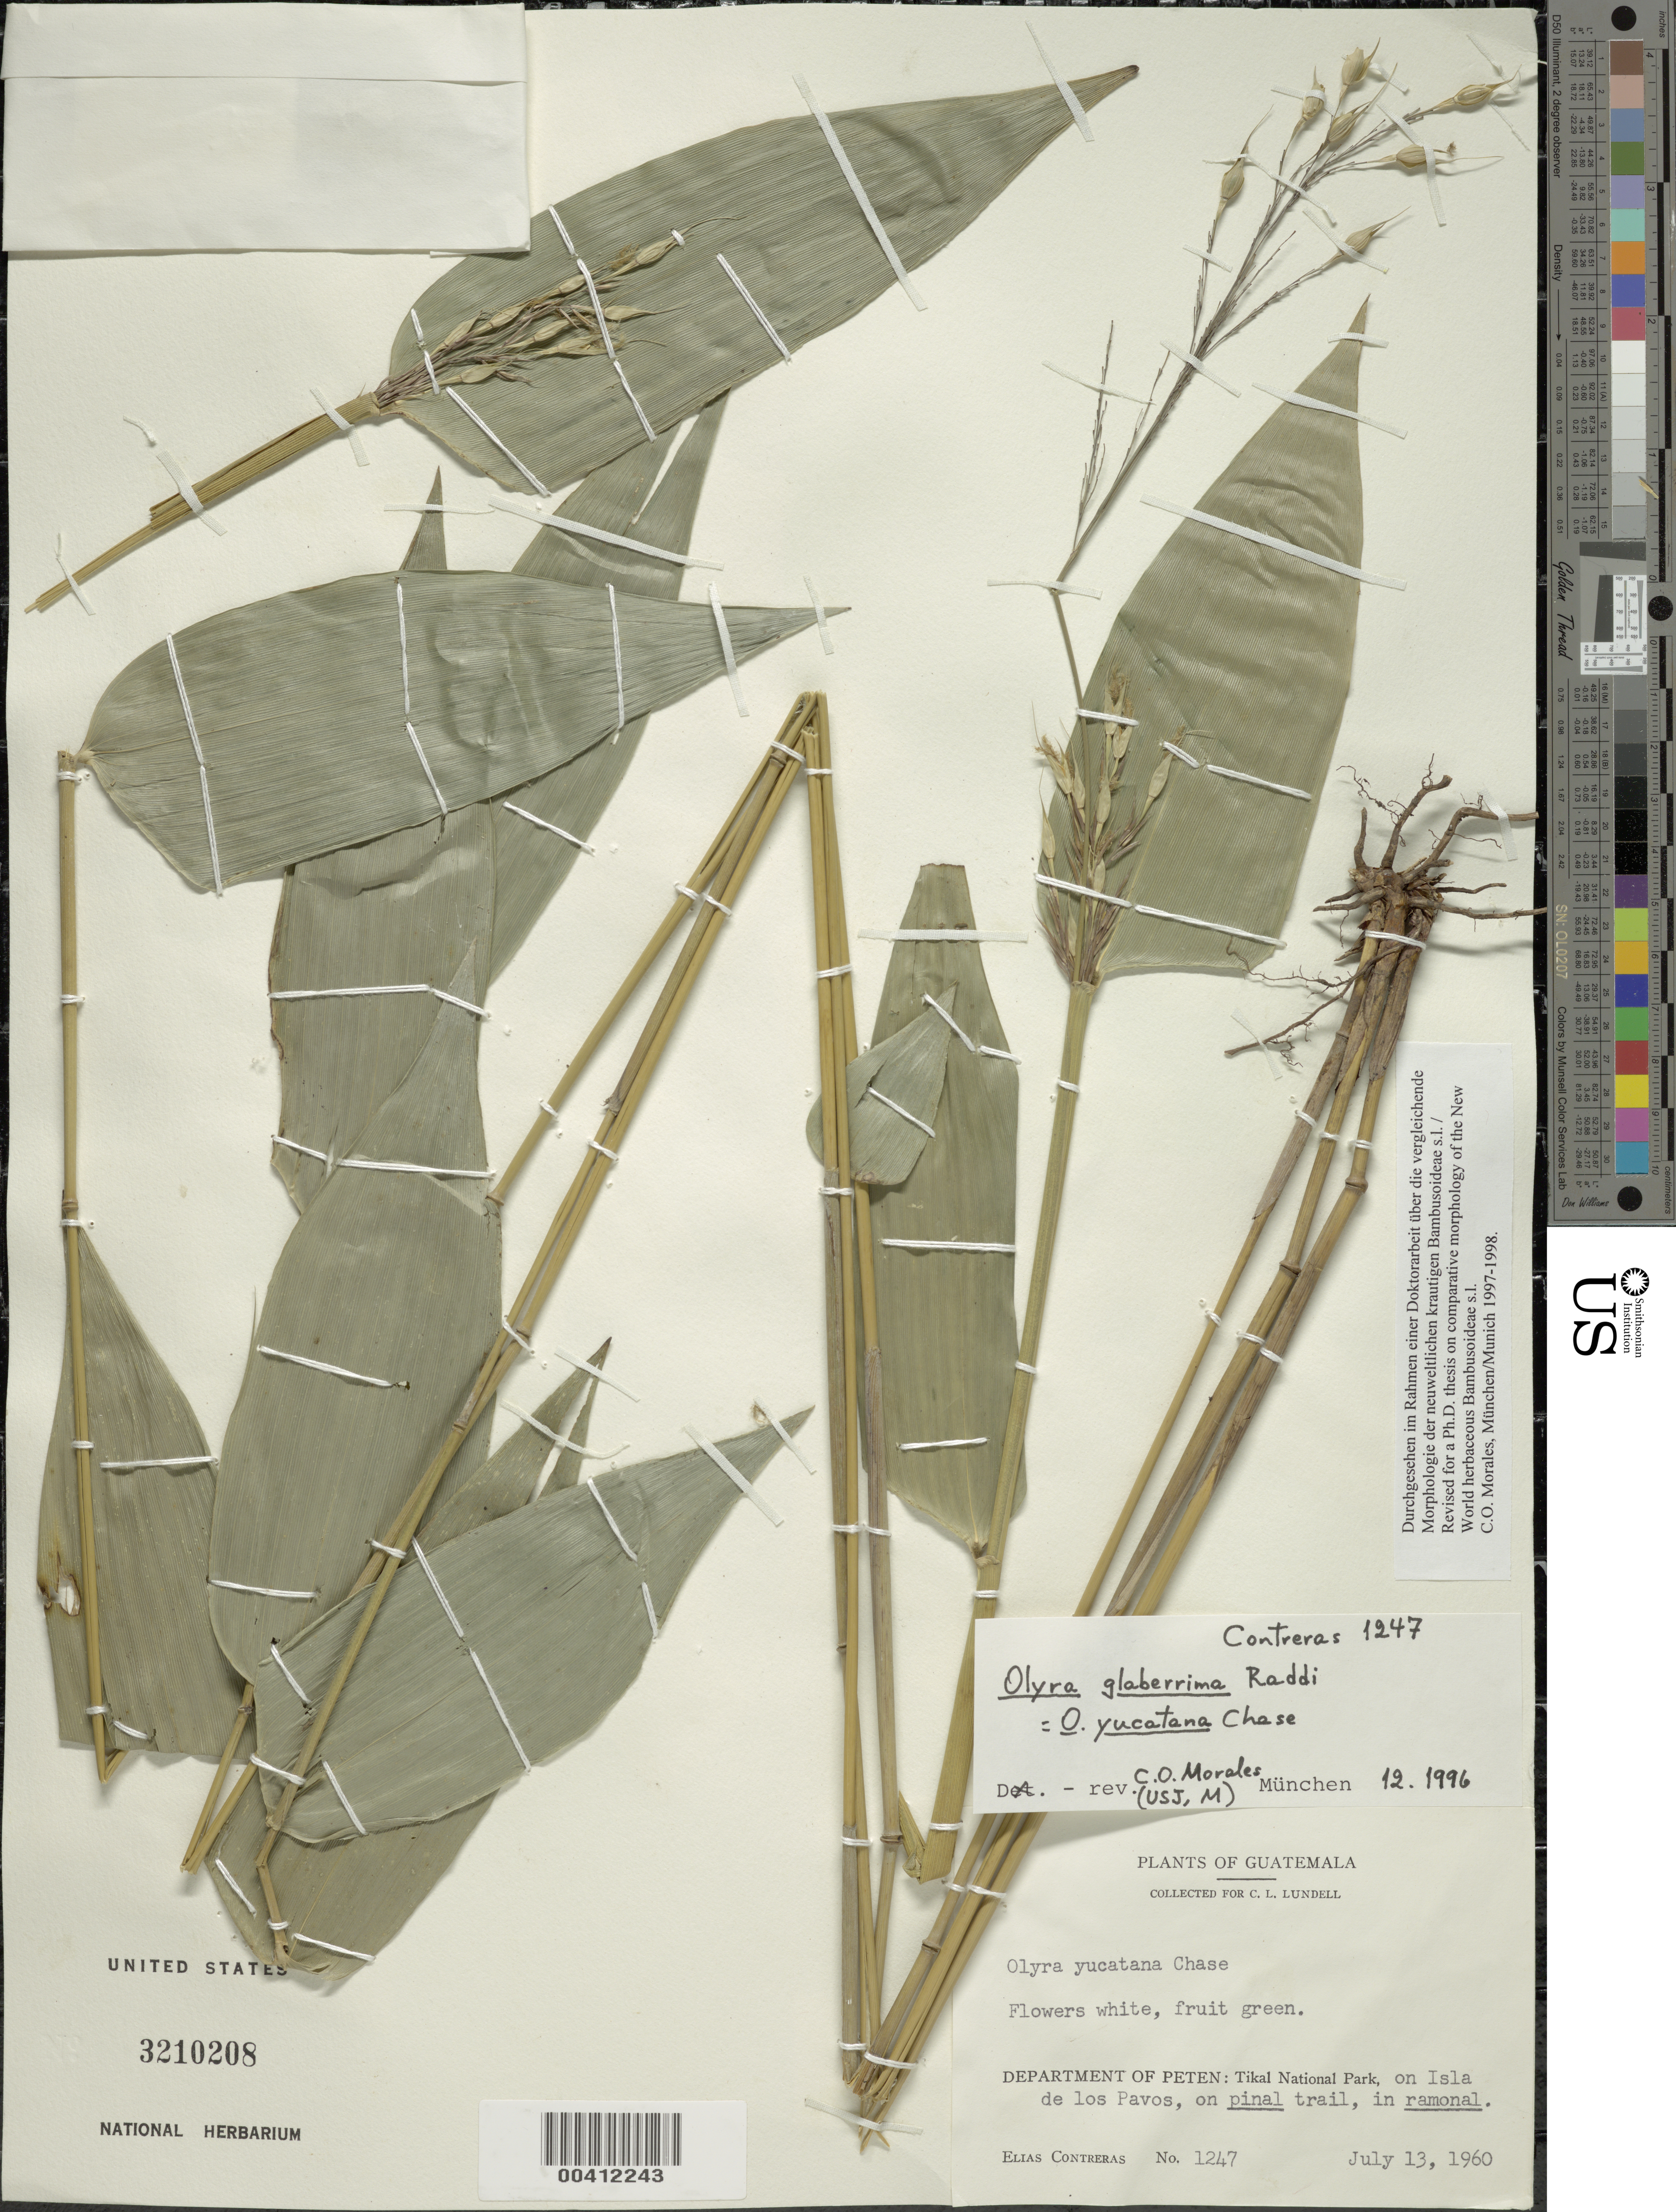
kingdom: Plantae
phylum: Tracheophyta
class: Liliopsida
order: Poales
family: Poaceae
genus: Olyra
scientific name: Olyra yucatana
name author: Chase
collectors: E. Contreras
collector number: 1247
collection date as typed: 13 Jul 1960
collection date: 1960-07-13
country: Guatemala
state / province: El Petén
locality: Tikal National Park, on Isla de los Pavos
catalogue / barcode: US 3210208